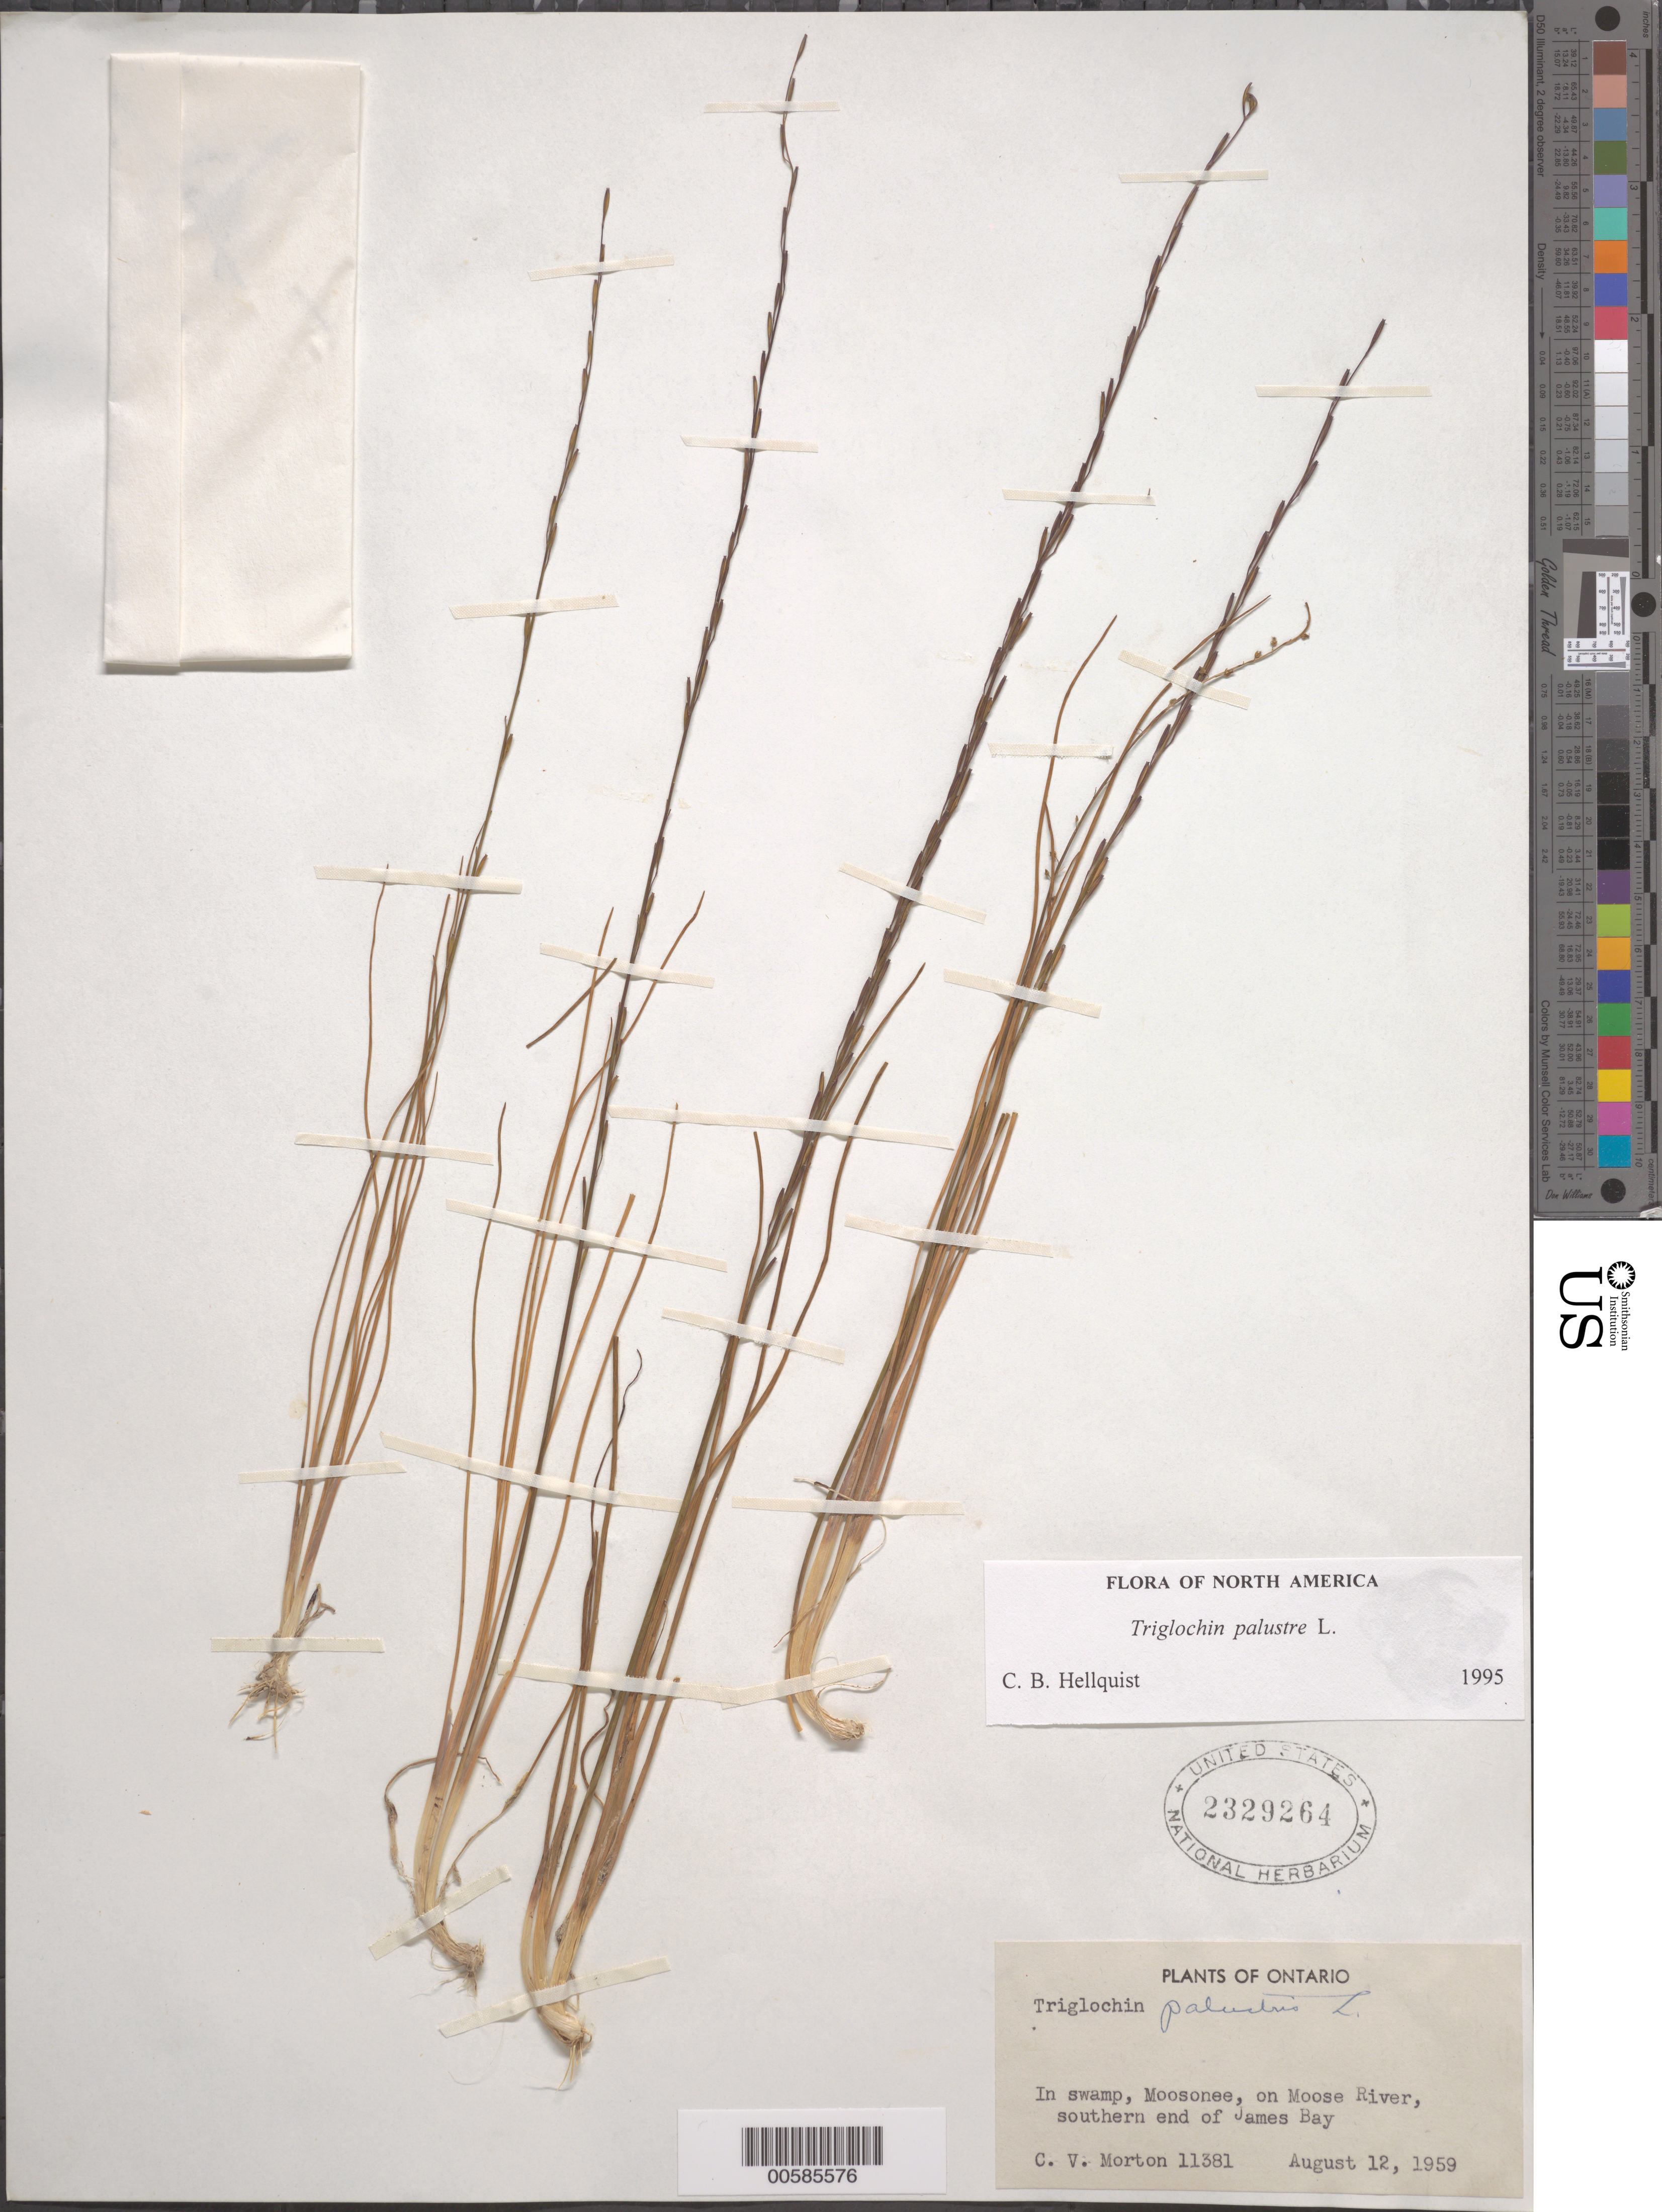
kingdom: Plantae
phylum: Tracheophyta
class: Liliopsida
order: Alismatales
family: Juncaginaceae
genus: Triglochin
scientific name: Triglochin palustris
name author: L.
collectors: C. V. Morton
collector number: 11381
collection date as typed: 12 Aug 1959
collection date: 1959-08-12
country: Canada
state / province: Ontario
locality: Moosonee, on Moose River, southern end of James Bay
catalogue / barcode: US 2329264